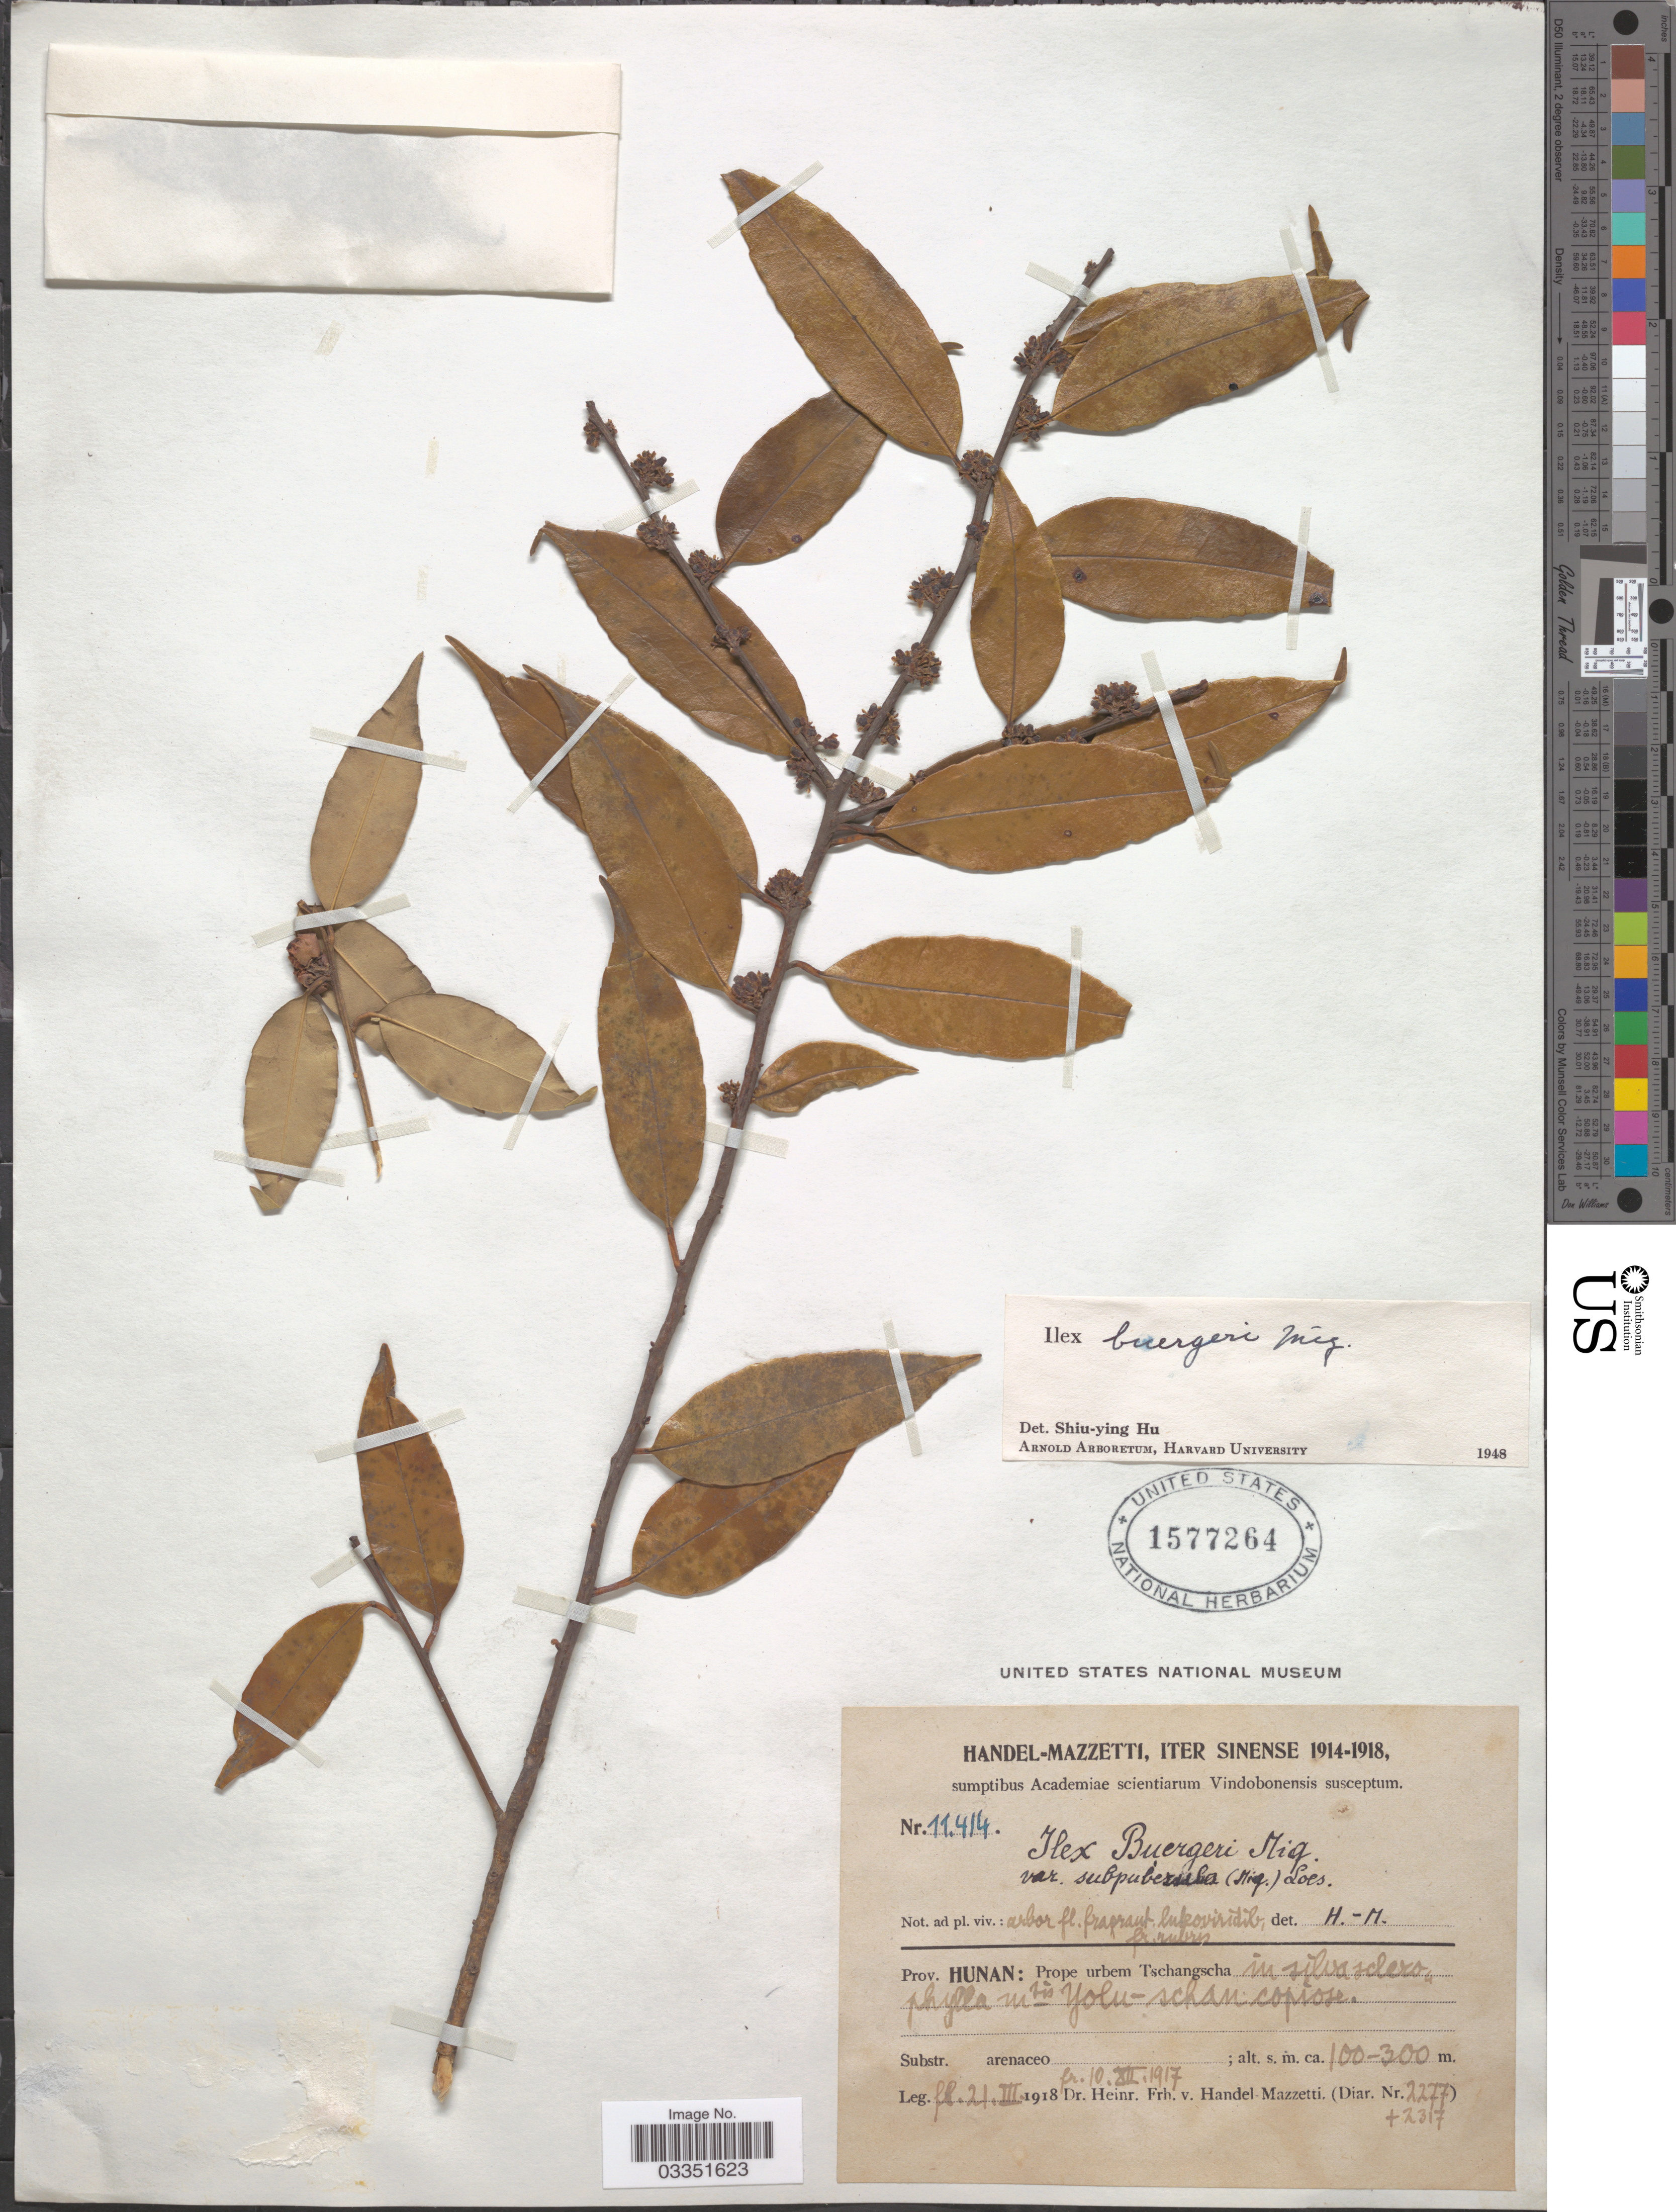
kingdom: Plantae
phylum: Tracheophyta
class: Magnoliopsida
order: Aquifoliales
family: Aquifoliaceae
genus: Ilex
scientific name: Ilex buergeri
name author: Miq.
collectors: H. Handel-Mazzetti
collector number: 11414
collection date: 1917-03-21/1917-12-10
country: China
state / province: Hunan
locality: Prope urbem Tschangscha in silva sclero, phylla mtis Yolu-Schan copiose.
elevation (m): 100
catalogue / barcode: US 1577264